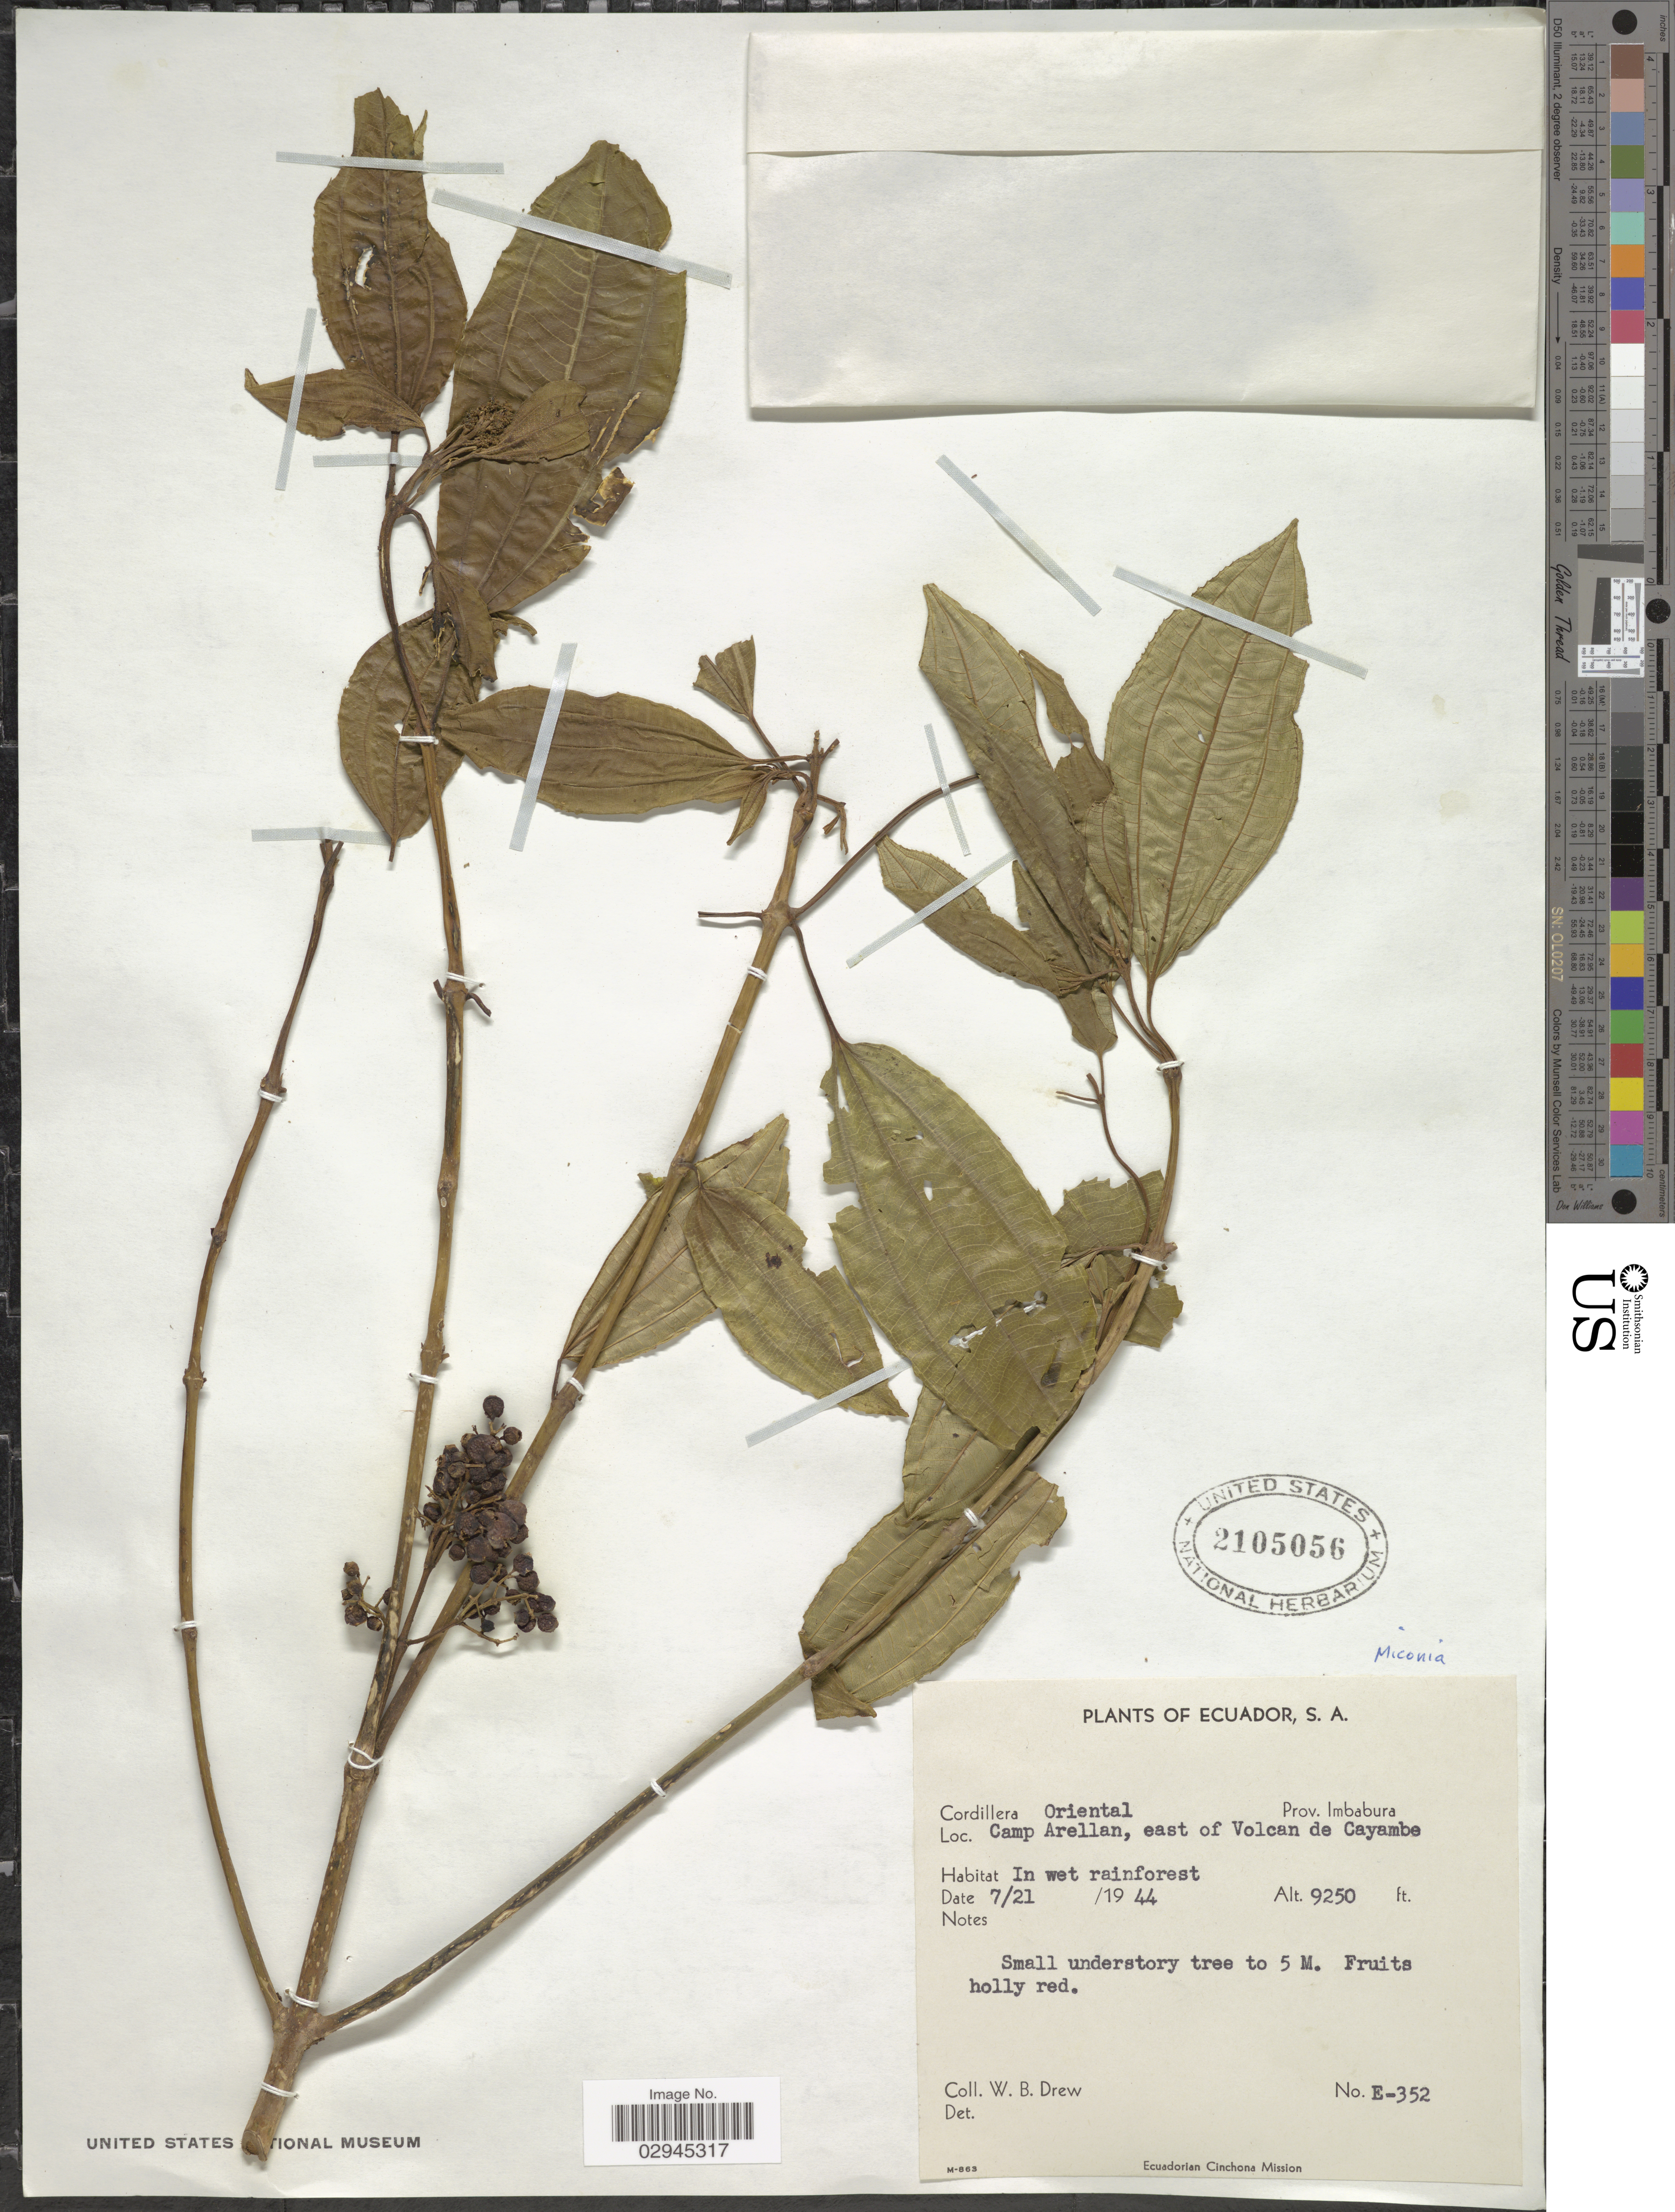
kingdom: Plantae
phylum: Tracheophyta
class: Magnoliopsida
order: Myrtales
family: Melastomataceae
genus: Miconia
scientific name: Miconia sp.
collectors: W. B. Drew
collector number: E-352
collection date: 1944-07-21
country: Ecuador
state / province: Imbabura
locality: Cordillera Oriental. Camp Arellan, east of Volcan de Cayambe.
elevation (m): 2819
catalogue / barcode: US 2105056